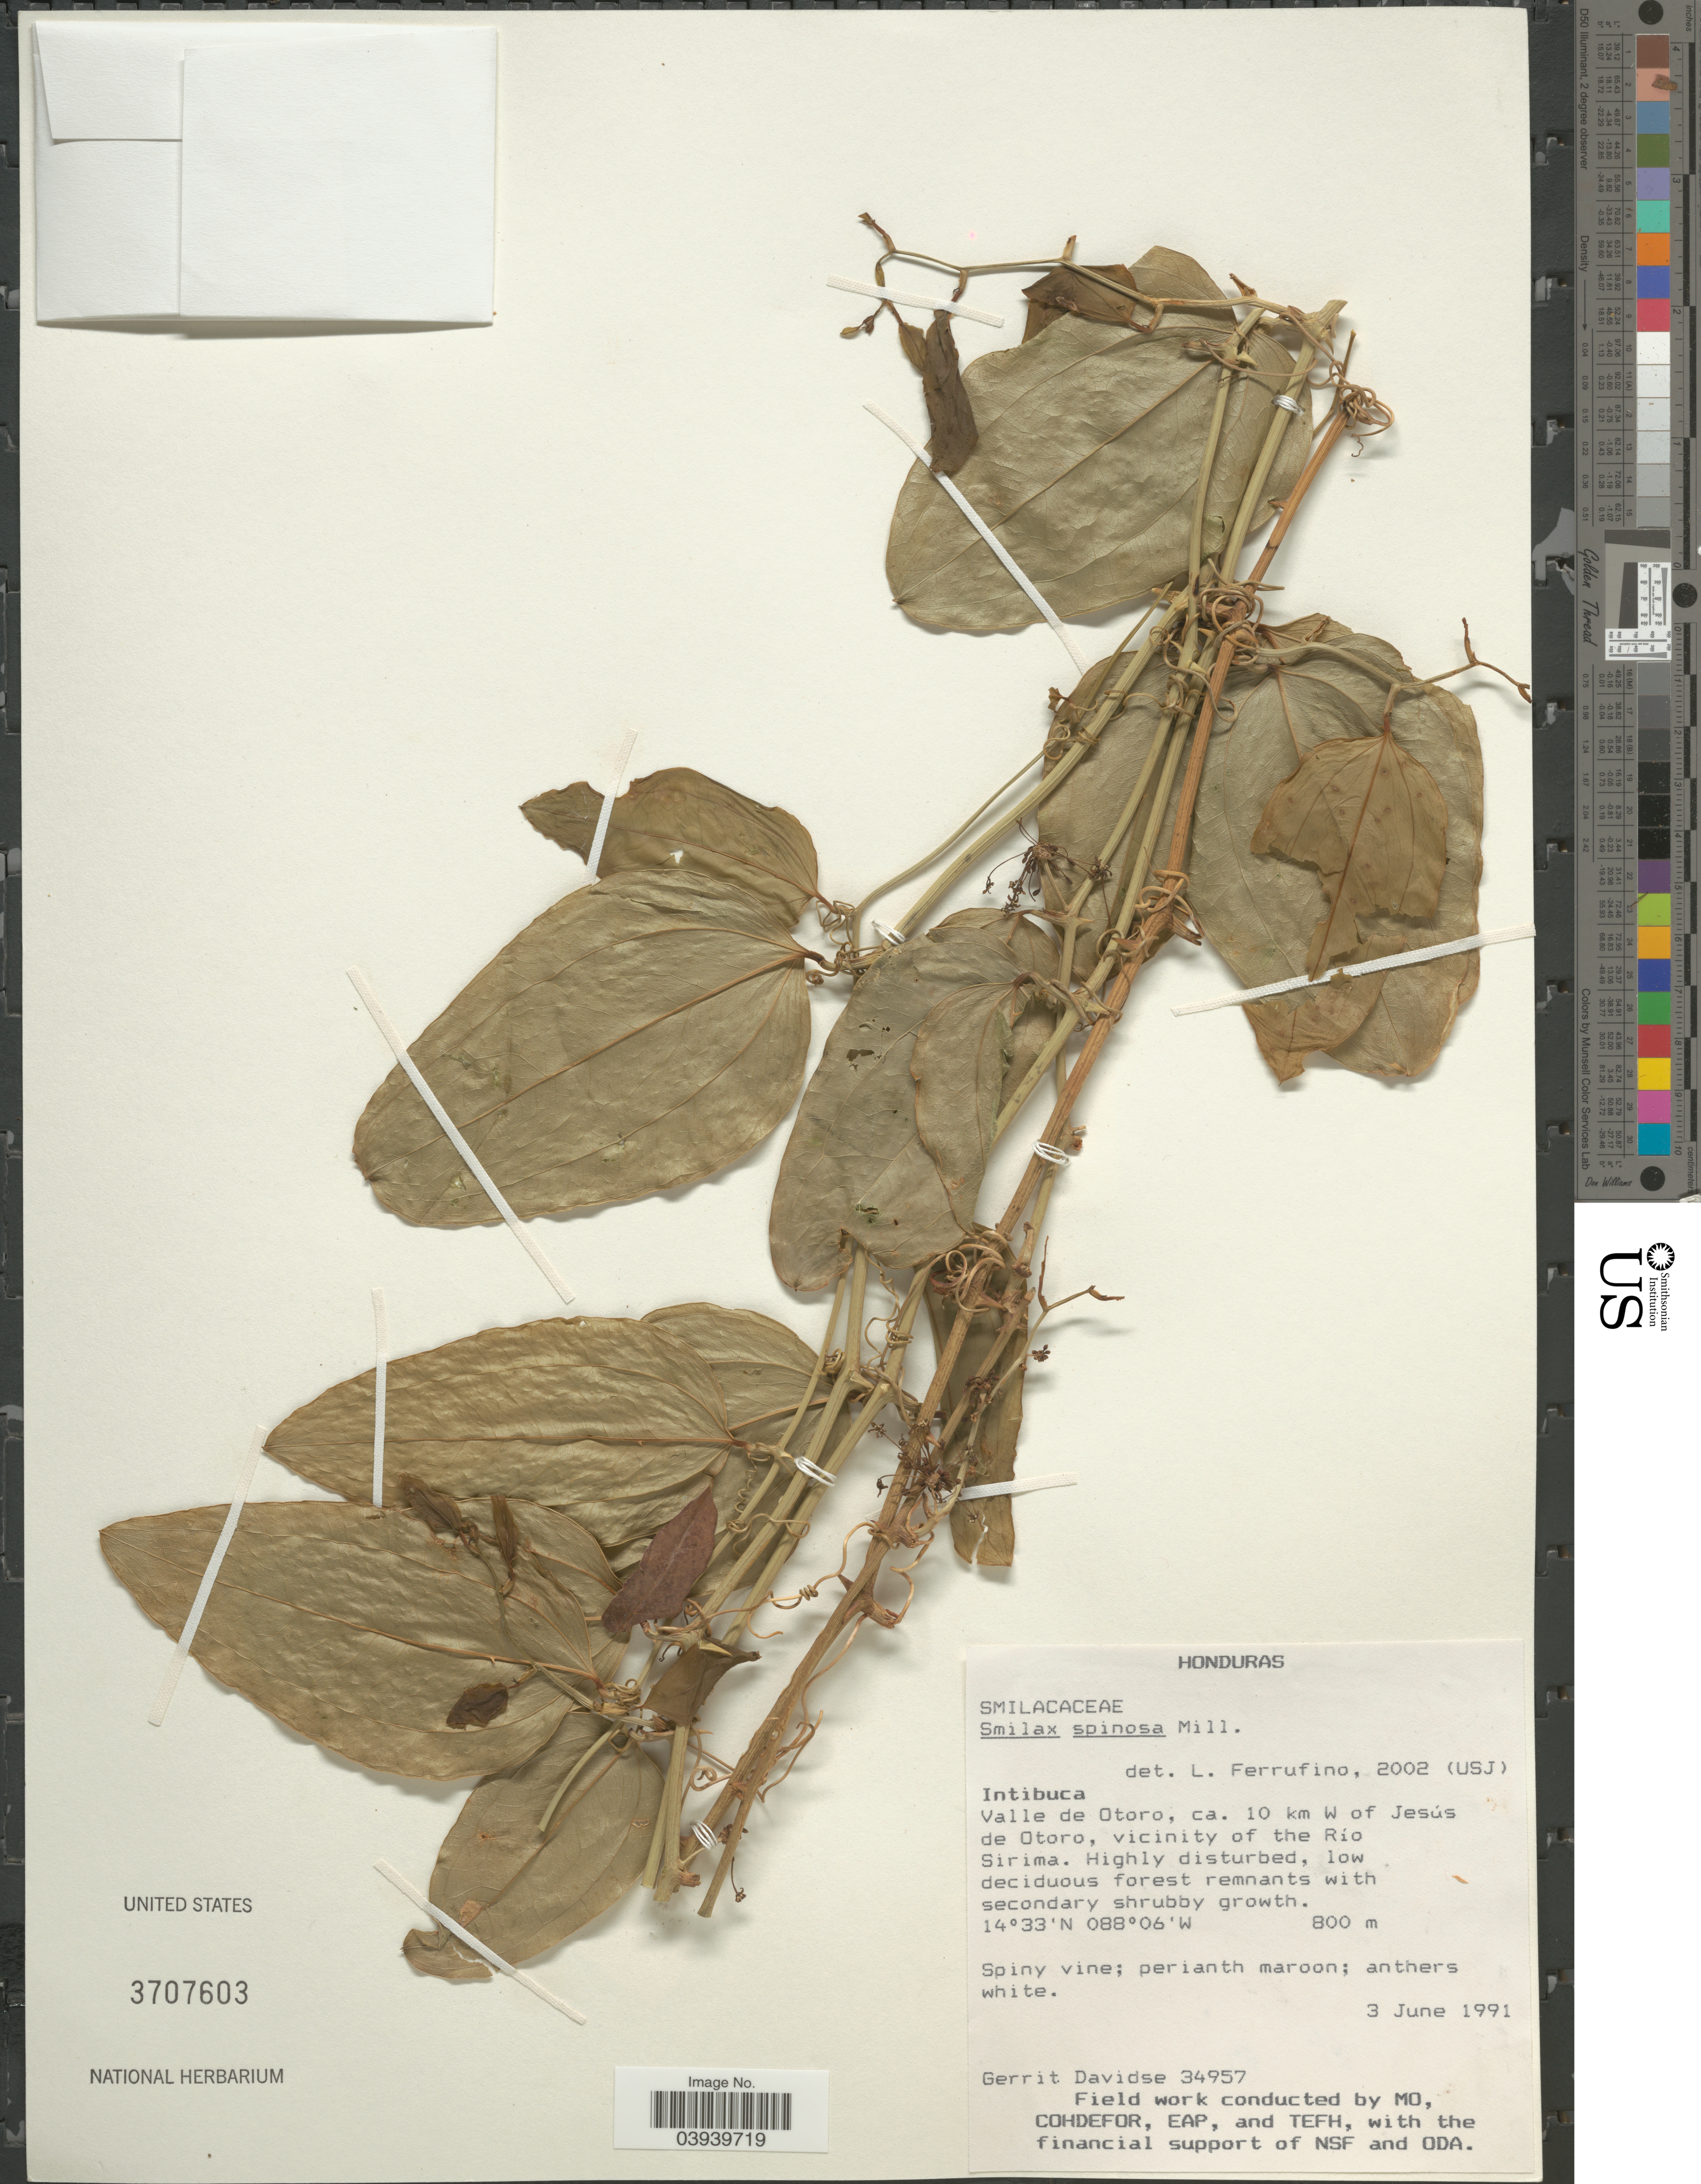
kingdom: Plantae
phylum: Tracheophyta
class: Liliopsida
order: Liliales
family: Smilacaceae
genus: Smilax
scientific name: Smilax spinosa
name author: Mill.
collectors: G. Davidse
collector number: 34957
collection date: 1991-06-03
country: Honduras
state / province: Intibuca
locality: Valle de Otoro, ca. 10 km W of Jesús de Otoro, vicinity of the Río Sirima.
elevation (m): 800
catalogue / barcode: US 3707603